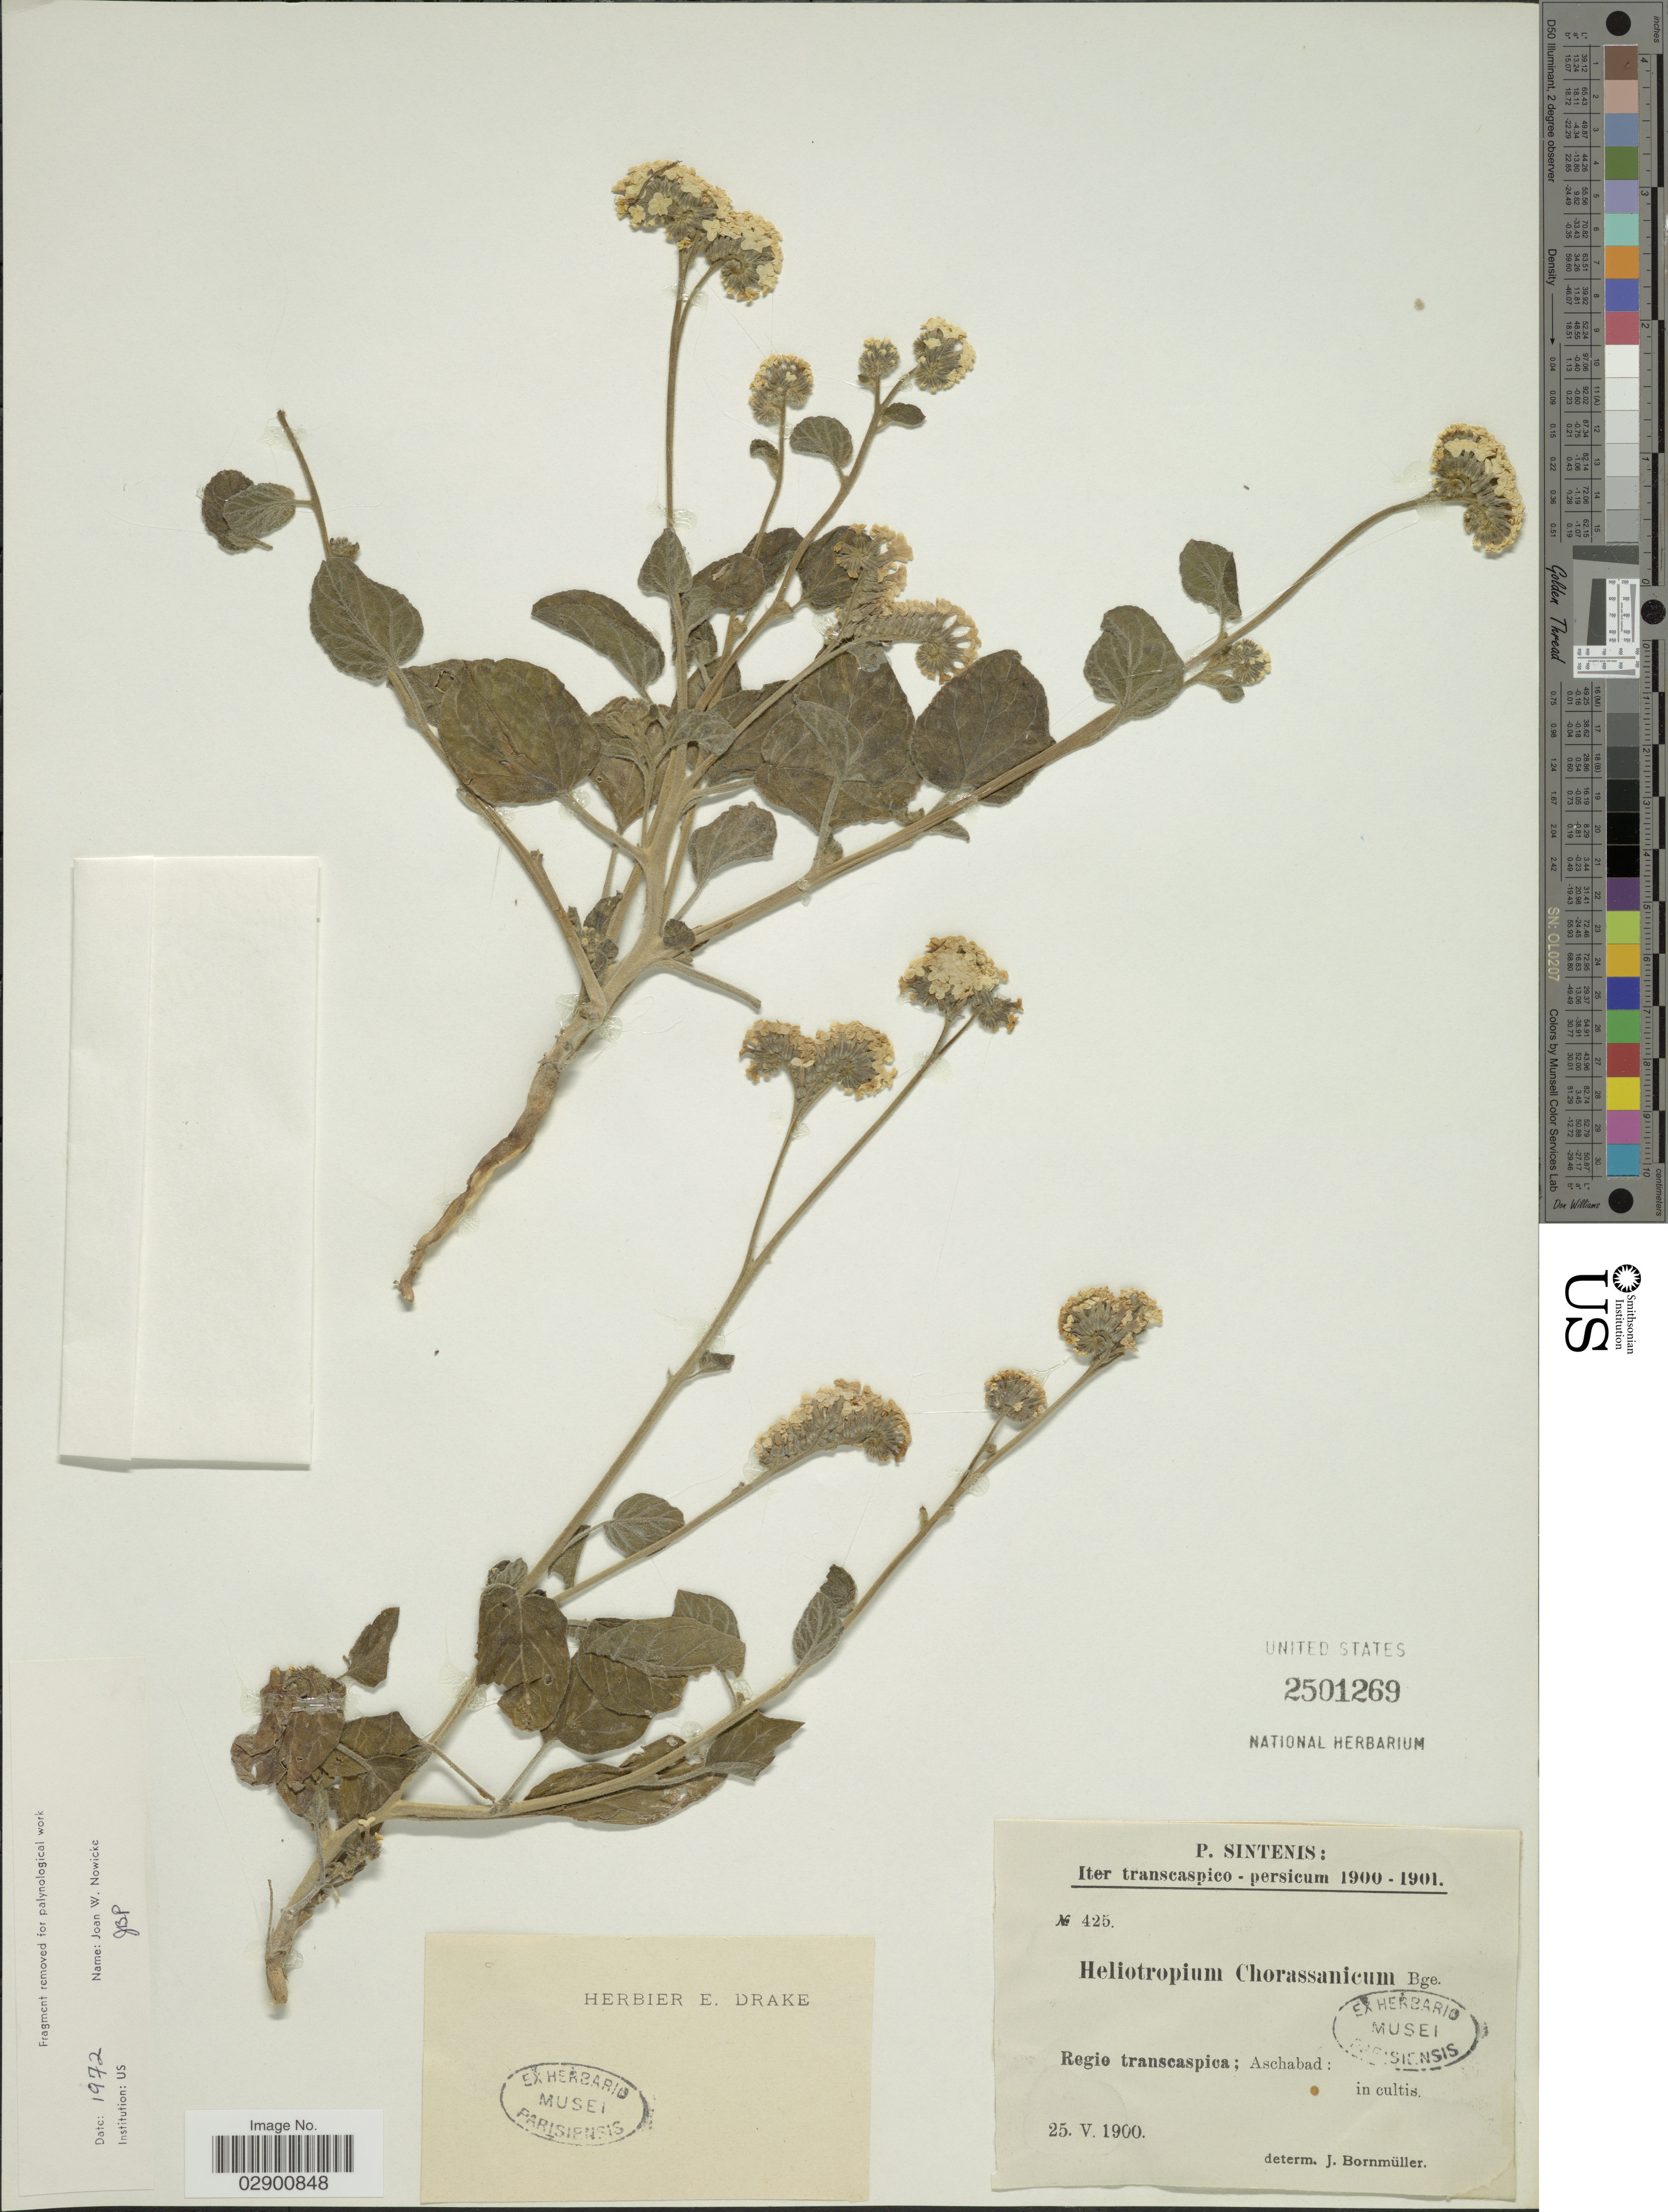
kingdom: Plantae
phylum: Tracheophyta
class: Magnoliopsida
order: Boraginales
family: Heliotropiaceae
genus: Heliotropium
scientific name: Heliotropium chorassanicum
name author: Bunge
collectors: P. Sintenis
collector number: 425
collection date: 1900-05-25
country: Iran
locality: Iter transaspico-persicum. Regio transcaspica; Aschabad.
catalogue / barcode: US 2501269